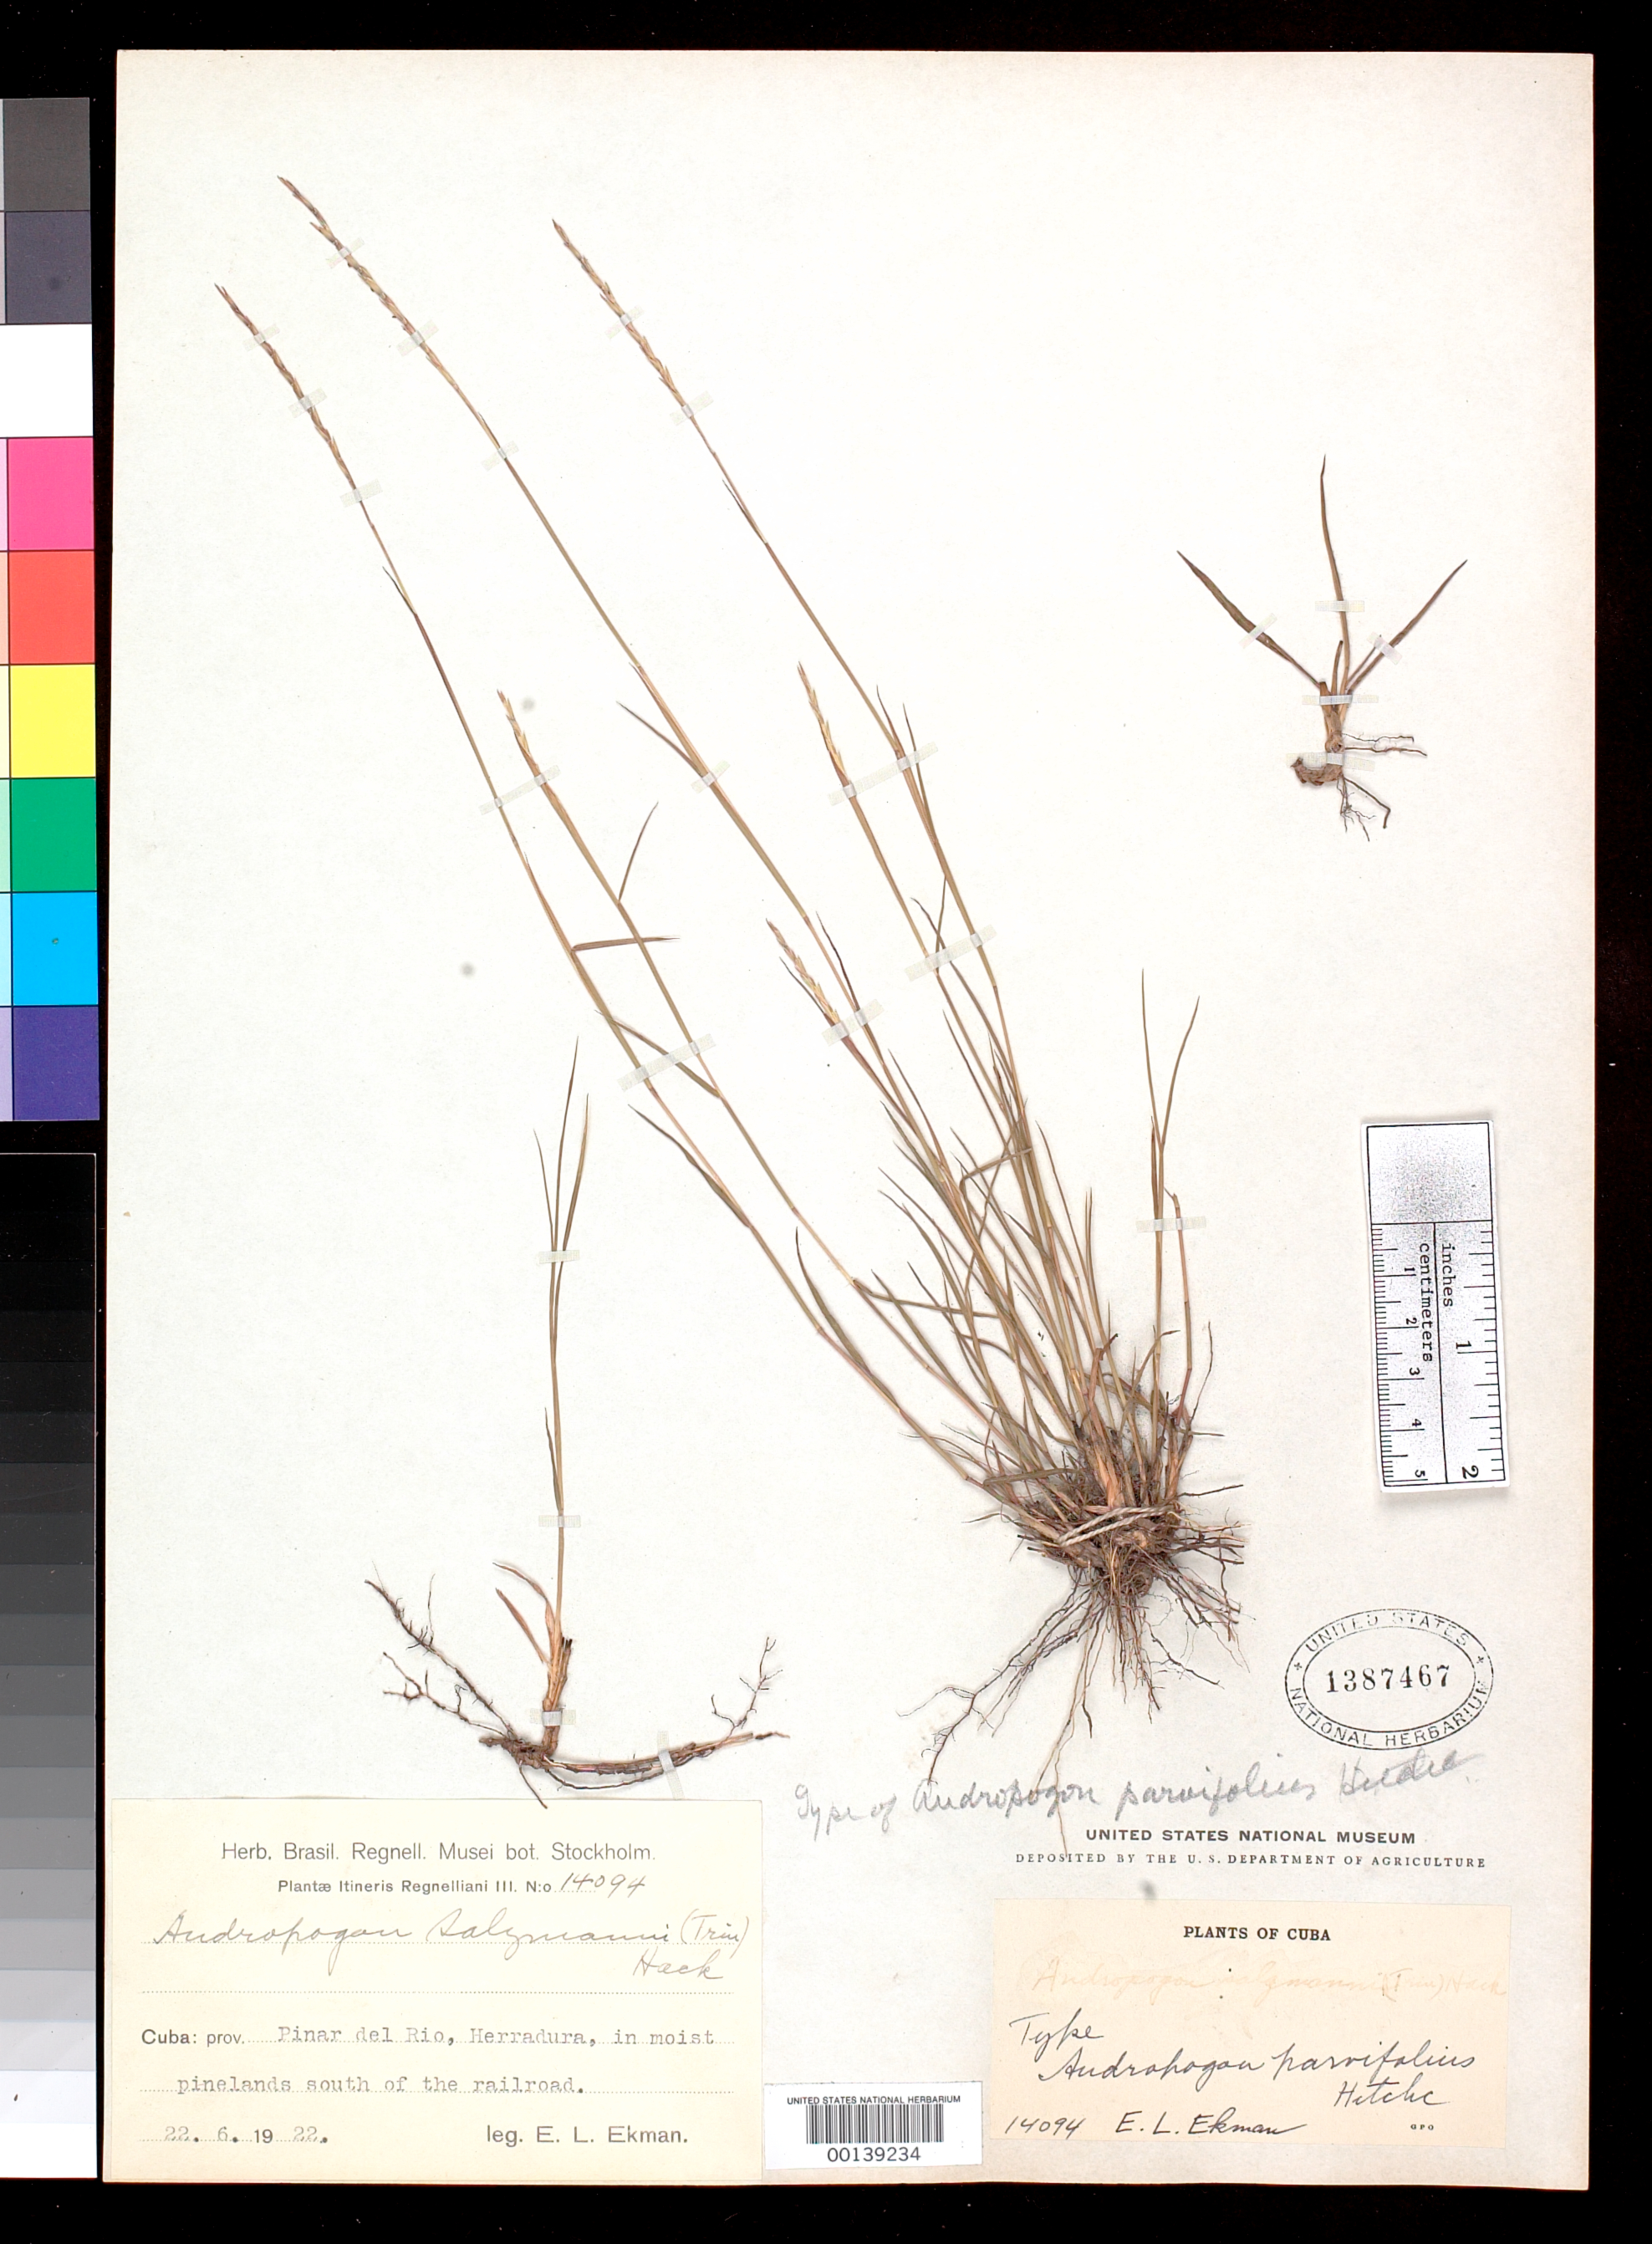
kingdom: Plantae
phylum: Tracheophyta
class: Liliopsida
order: Poales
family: Poaceae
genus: Andropogon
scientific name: Andropogon parvifolius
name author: Hitchc.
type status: Holotype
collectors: E. L. Ekman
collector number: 14094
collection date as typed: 22 Jun 1922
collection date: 1922-06-22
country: Cuba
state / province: Pinar del Río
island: Greater Antilles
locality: Herradura.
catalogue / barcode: US 1387467